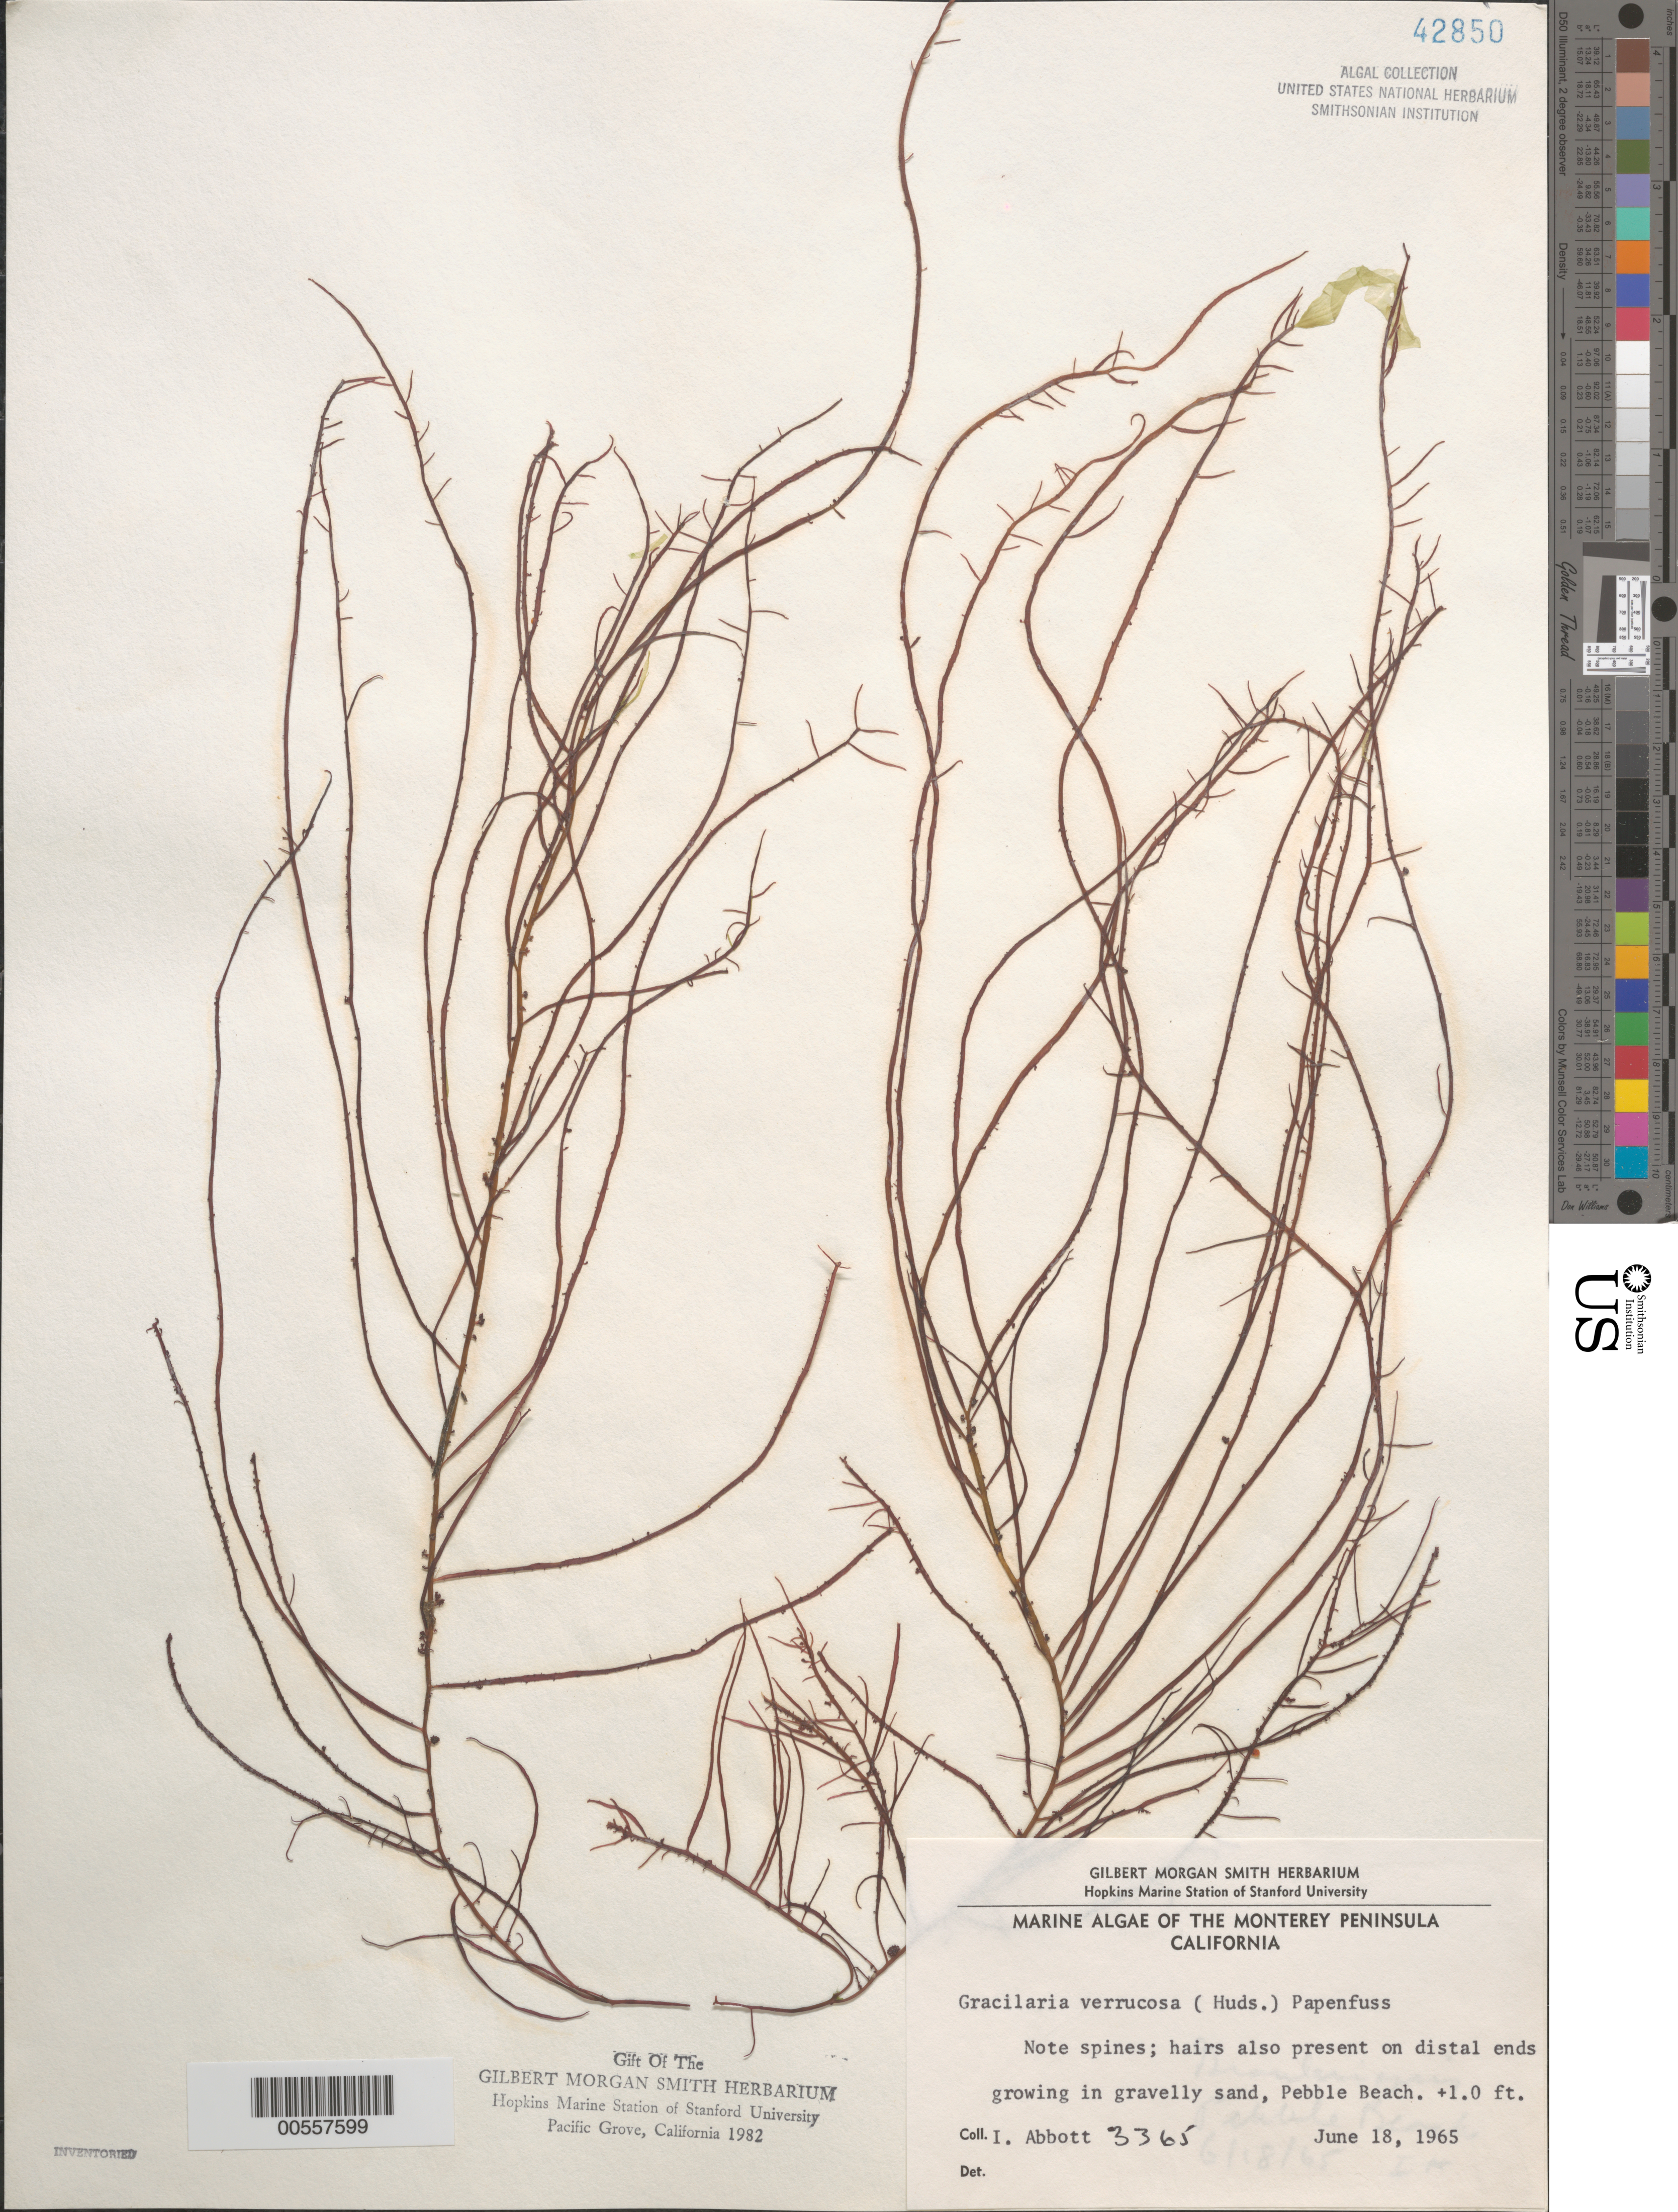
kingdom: Plantae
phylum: Rhodophyta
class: Florideophyceae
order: Gracilariales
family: Gracilariaceae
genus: Gracilariopsis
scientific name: Gracilariopsis longissima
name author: (S.G. Gmel.) Steentoft et al.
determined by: Algae name updating Project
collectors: I. A. Abbott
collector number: IAA 3365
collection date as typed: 18 Jun 1965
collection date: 1965-06-18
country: United States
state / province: California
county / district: Monterey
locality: Pebble Beach, Monterey Peninsula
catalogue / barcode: US 42850